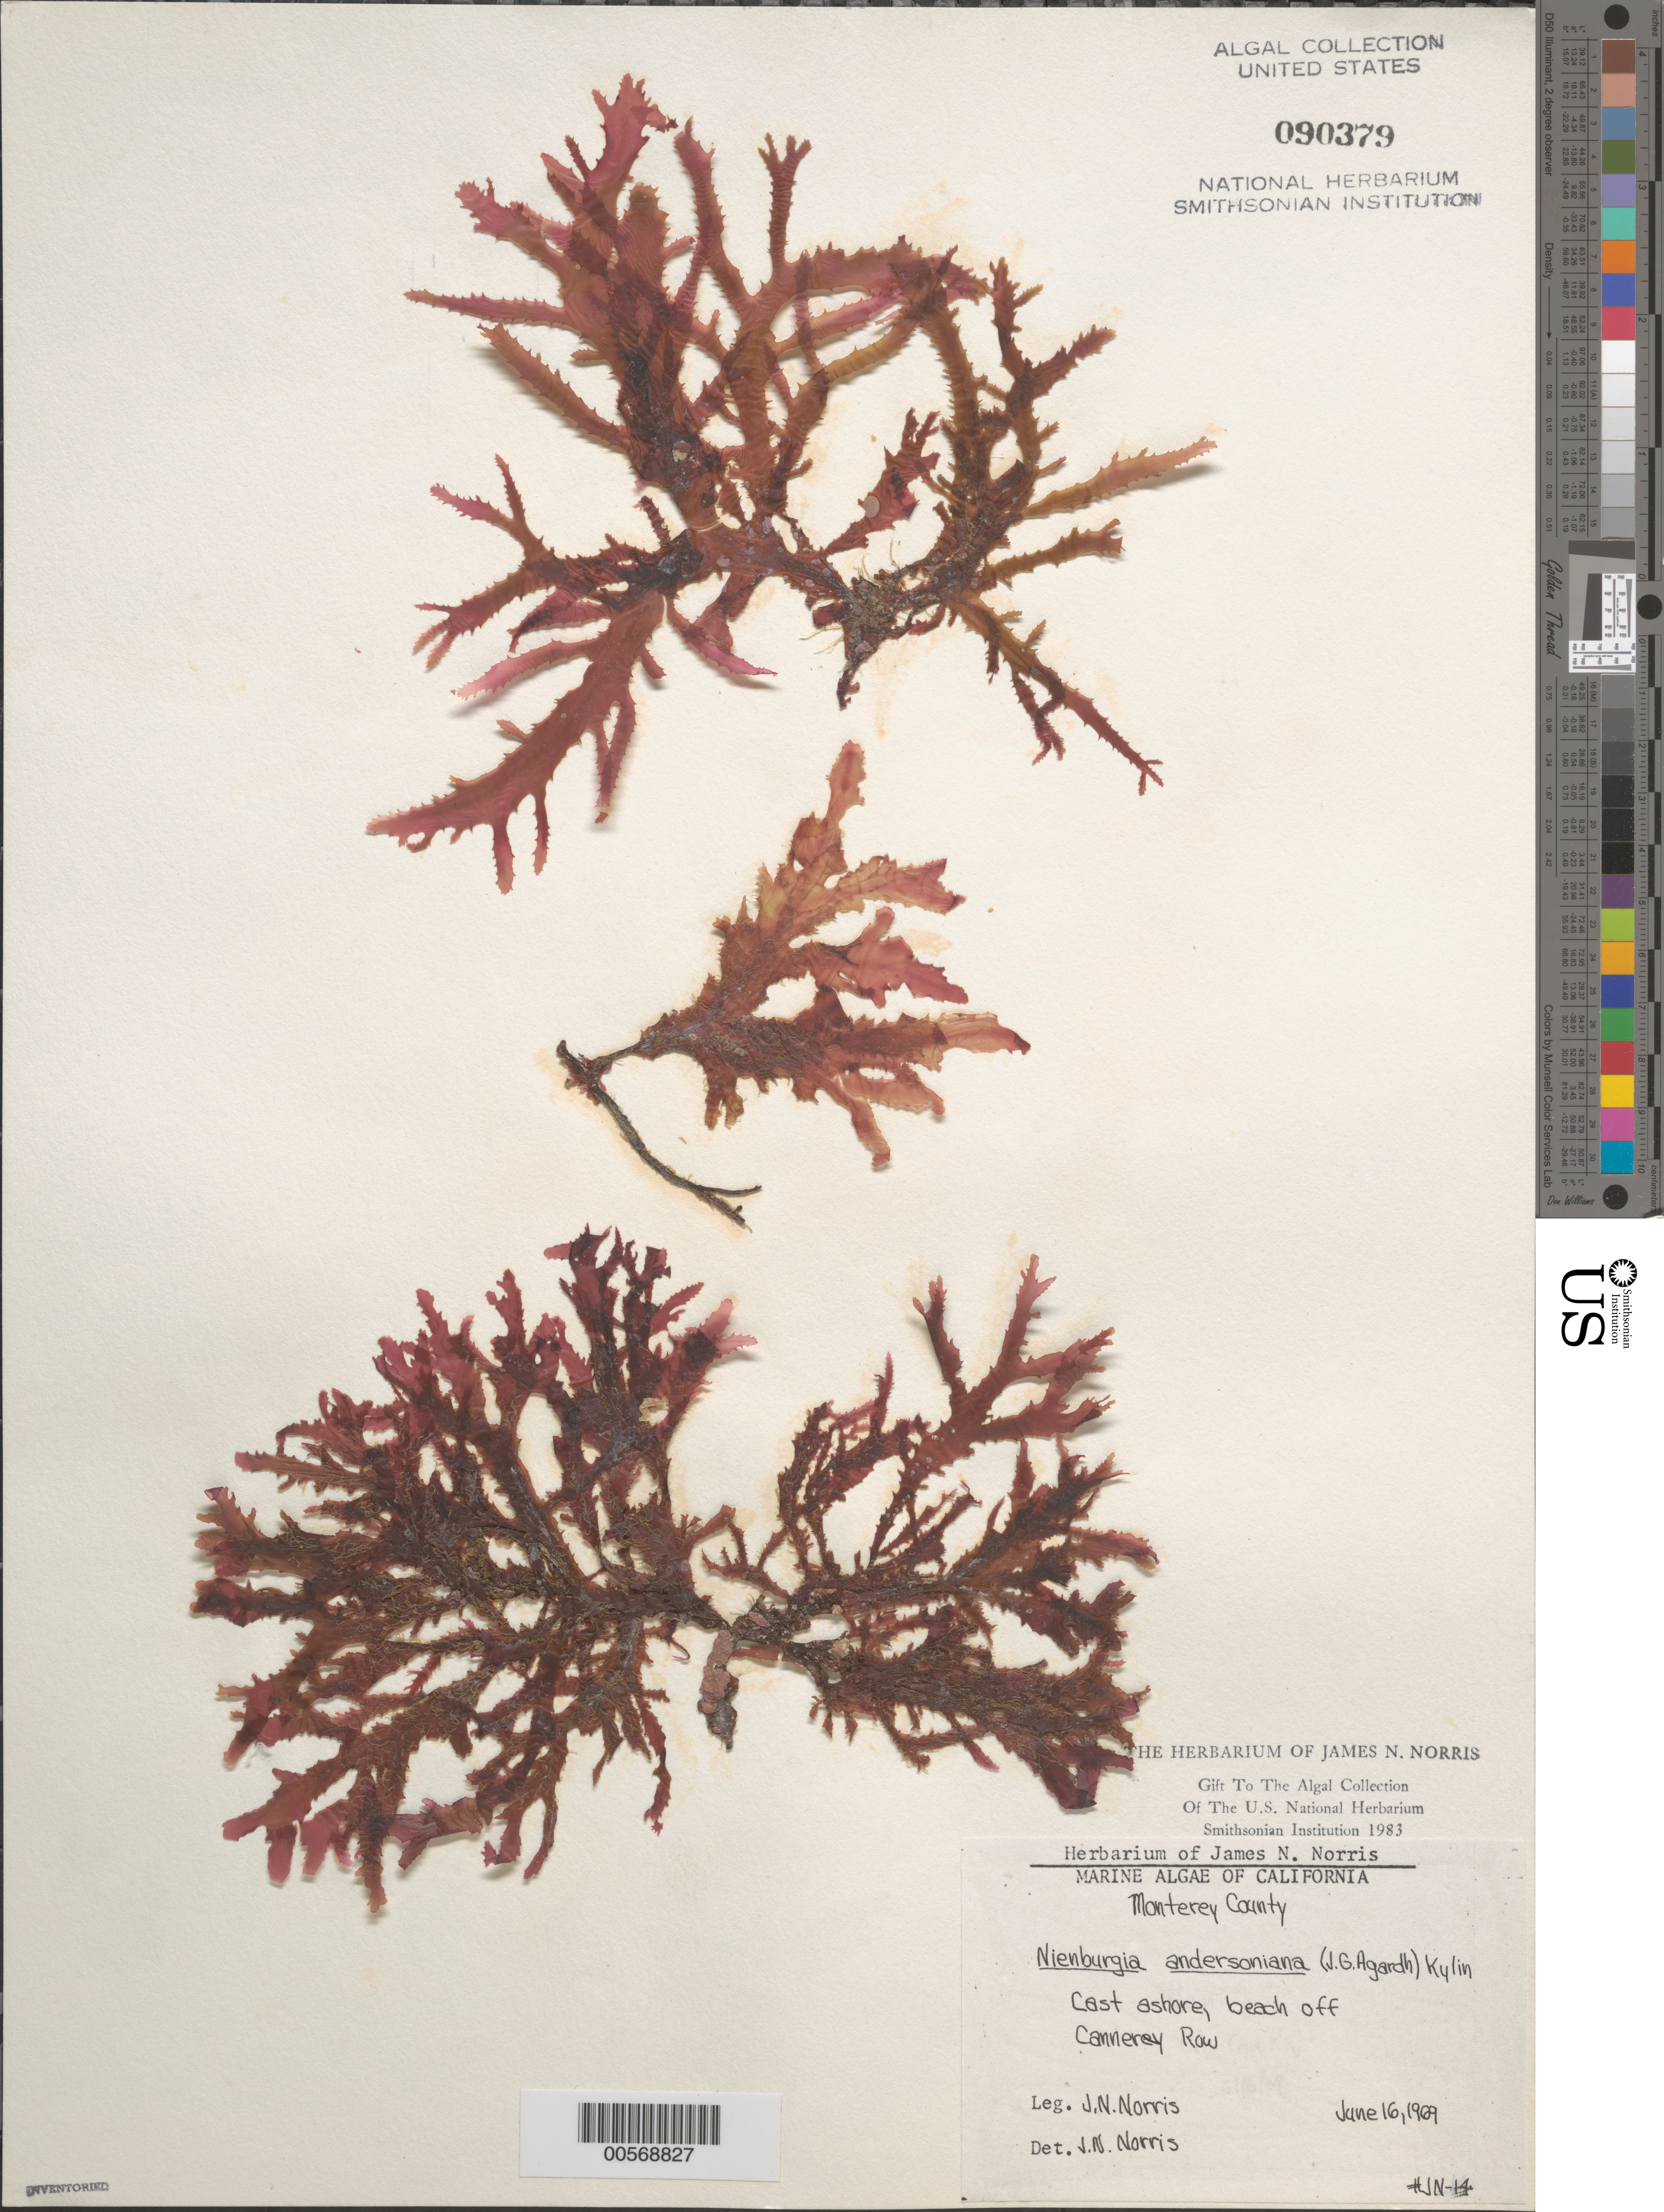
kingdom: Plantae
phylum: Rhodophyta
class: Florideophyceae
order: Ceramiales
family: Delesseriaceae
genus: Nienburgia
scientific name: Nienburgia andersoniana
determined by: Norris, James N.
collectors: J. N. Norris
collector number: JN-14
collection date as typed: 16 Jun 1969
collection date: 1969-06-16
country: United States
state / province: California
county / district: Monterey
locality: Monterey, off Cannery Row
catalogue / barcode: US 90379